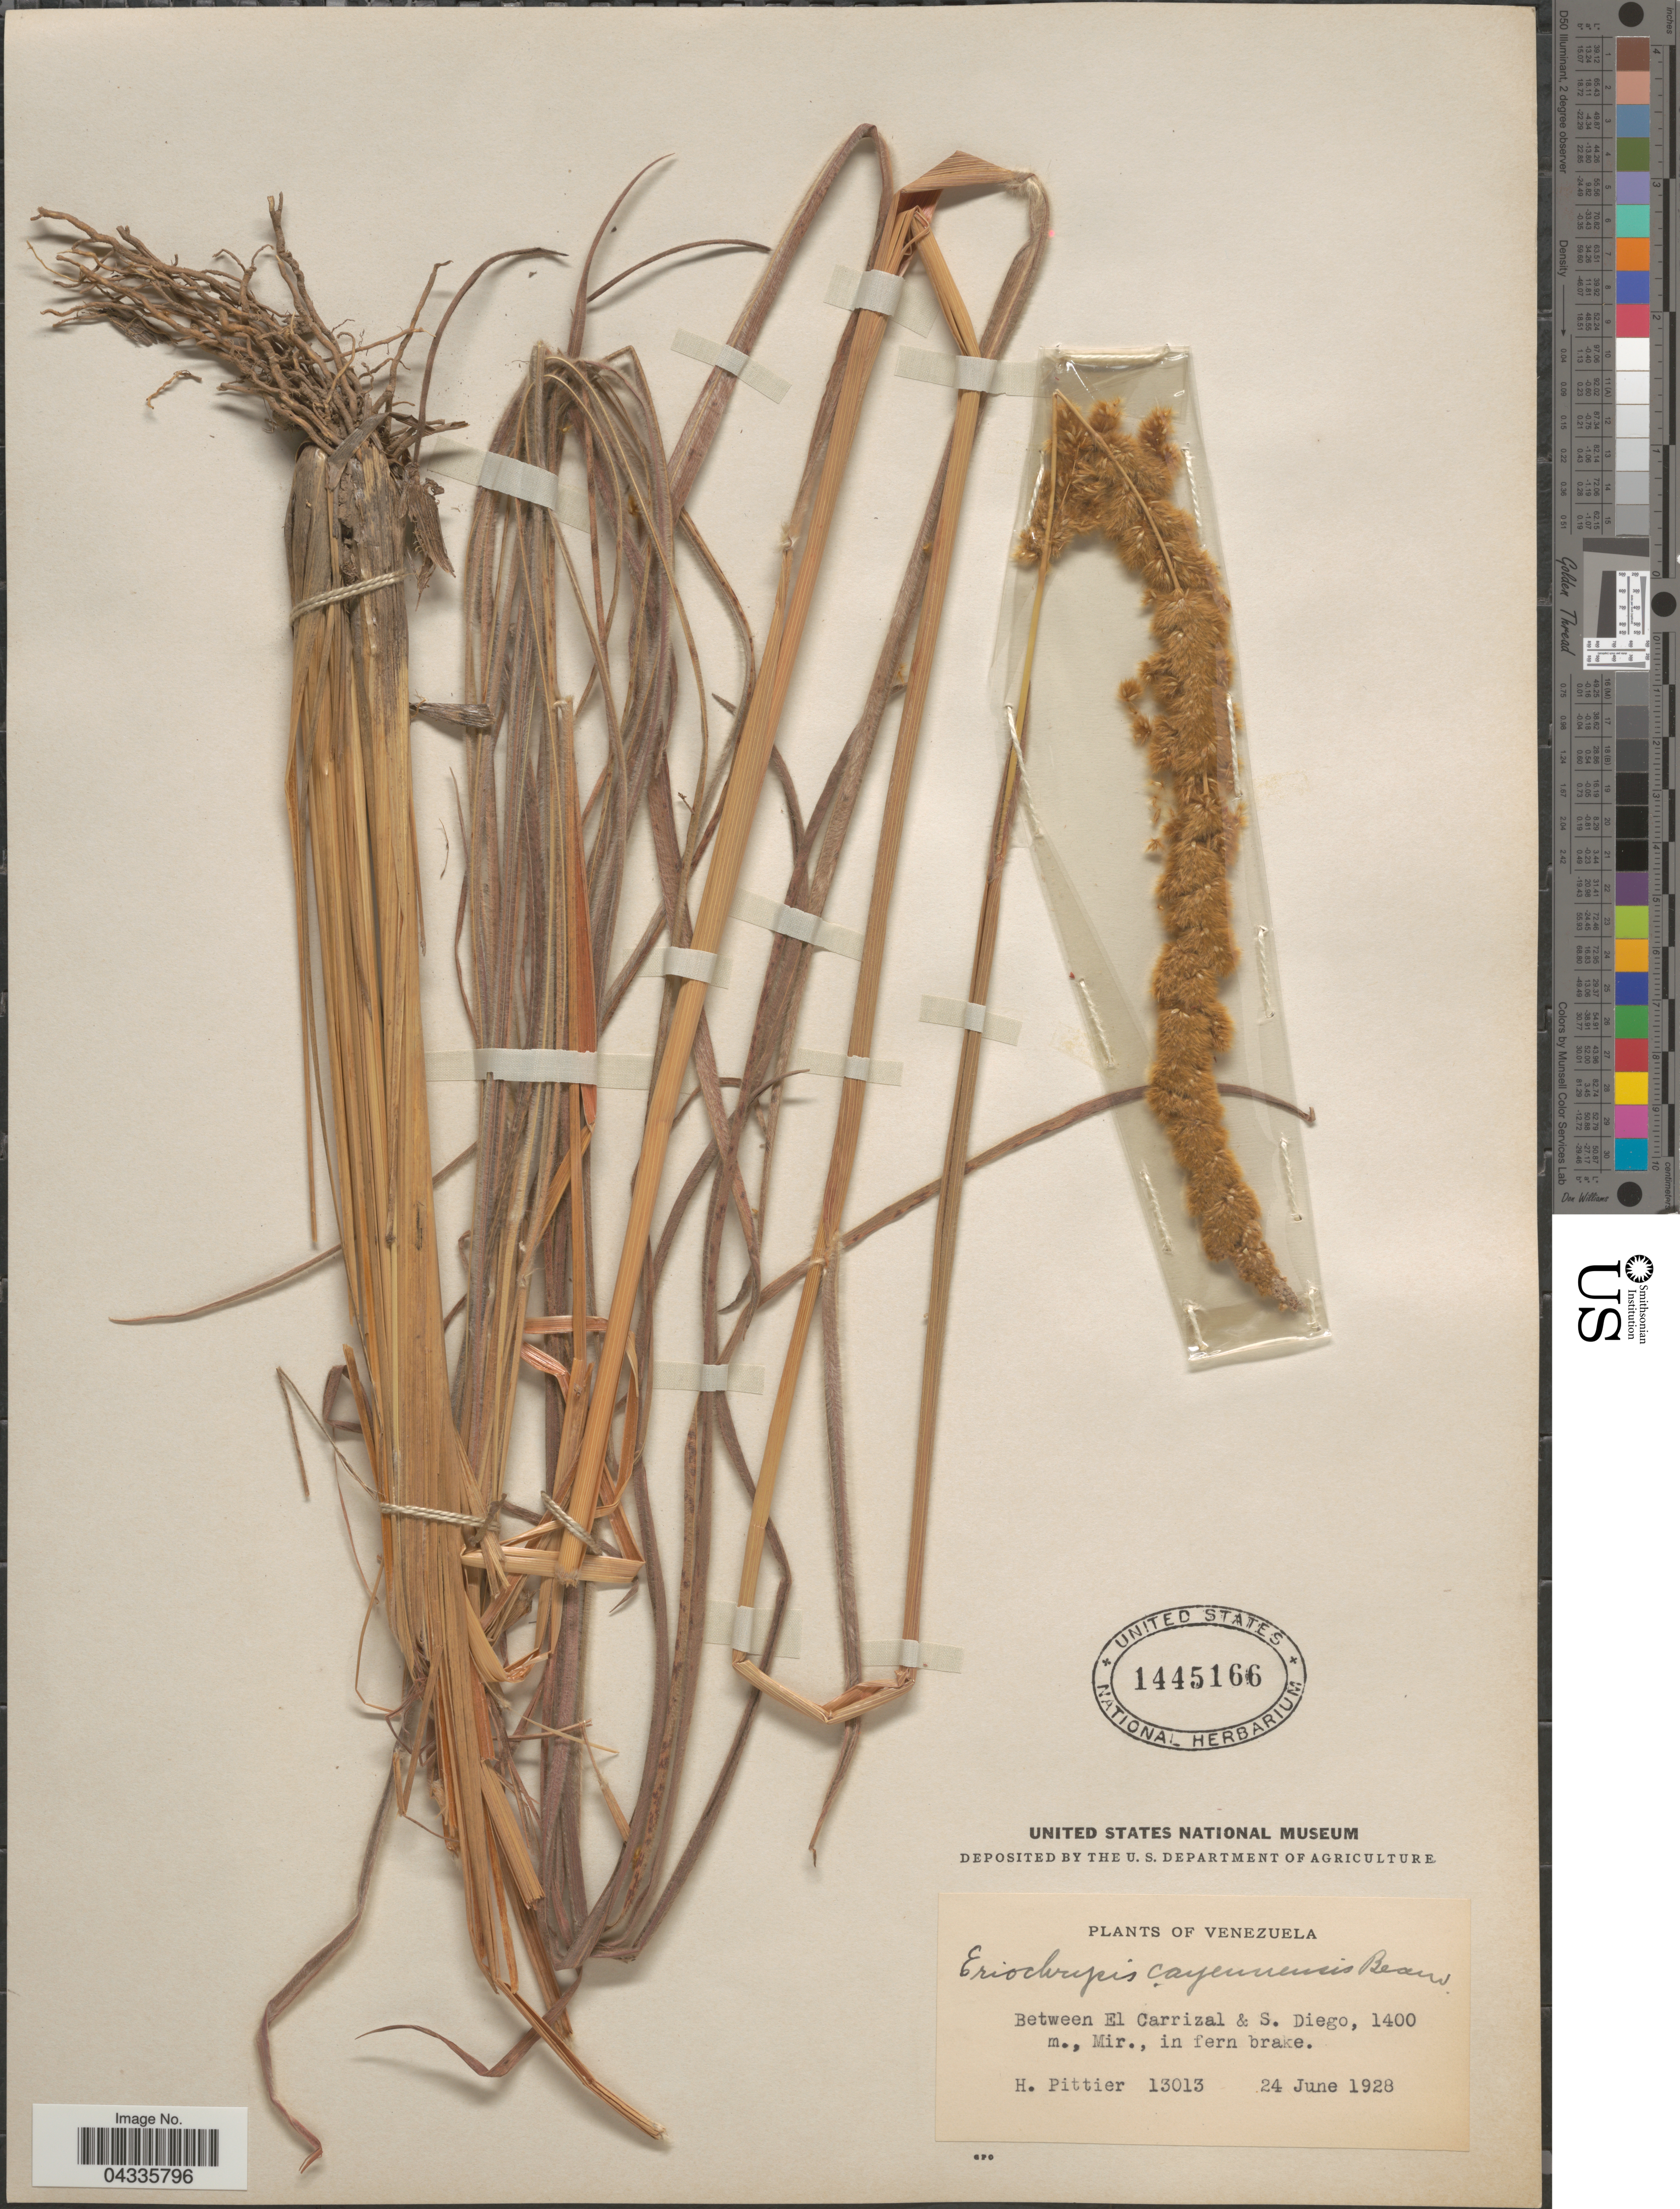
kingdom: Plantae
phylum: Tracheophyta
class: Liliopsida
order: Poales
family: Poaceae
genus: Eriochrysis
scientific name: Eriochrysis cayennensis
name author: P. Beauv.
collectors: H. F. Pittier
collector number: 13013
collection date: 1928-06-24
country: Venezuela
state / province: Miranda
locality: Between El Carrizal & S. Diego., Mir., in fern brake.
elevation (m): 1400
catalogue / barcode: US 1445166